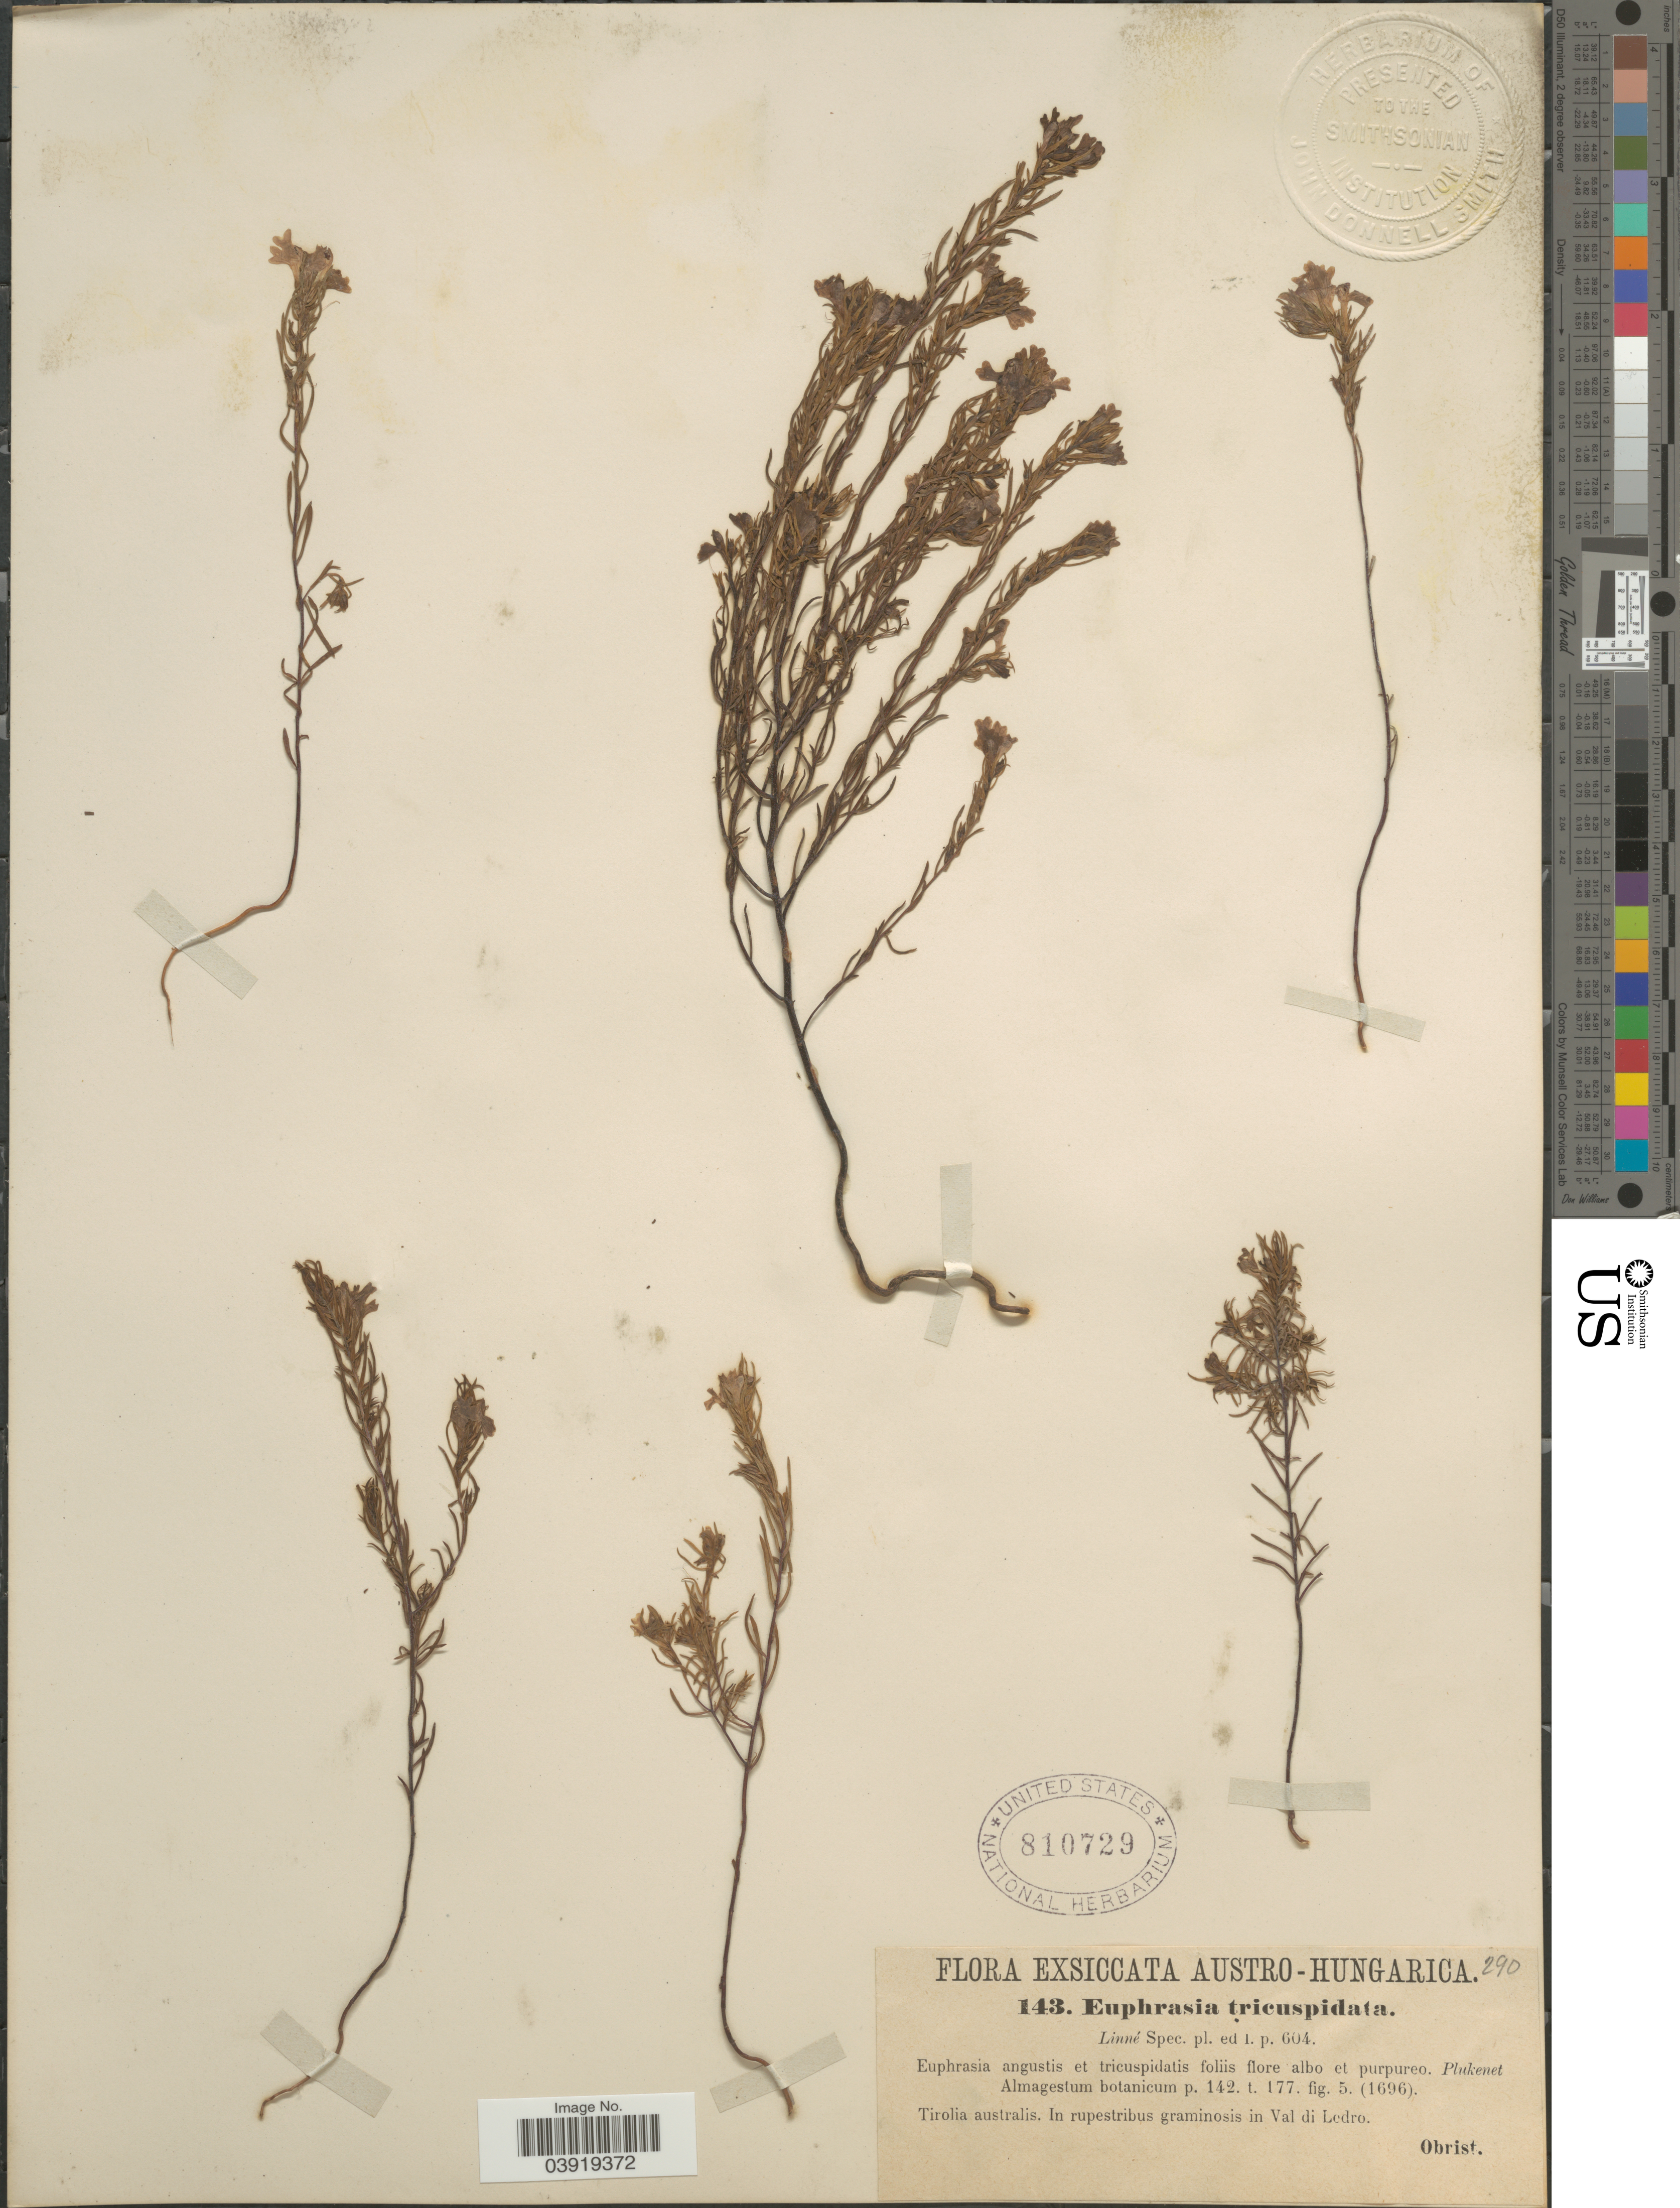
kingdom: Plantae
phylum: Tracheophyta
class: Magnoliopsida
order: Lamiales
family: Orobanchaceae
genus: Euphrasia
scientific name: Euphrasia tricuspidata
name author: L.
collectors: -. Obrist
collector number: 143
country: Italy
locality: Austro-Hungarica. Tirolia australis. In rupestribus graminosis in Val di Ledro.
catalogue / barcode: US 810729